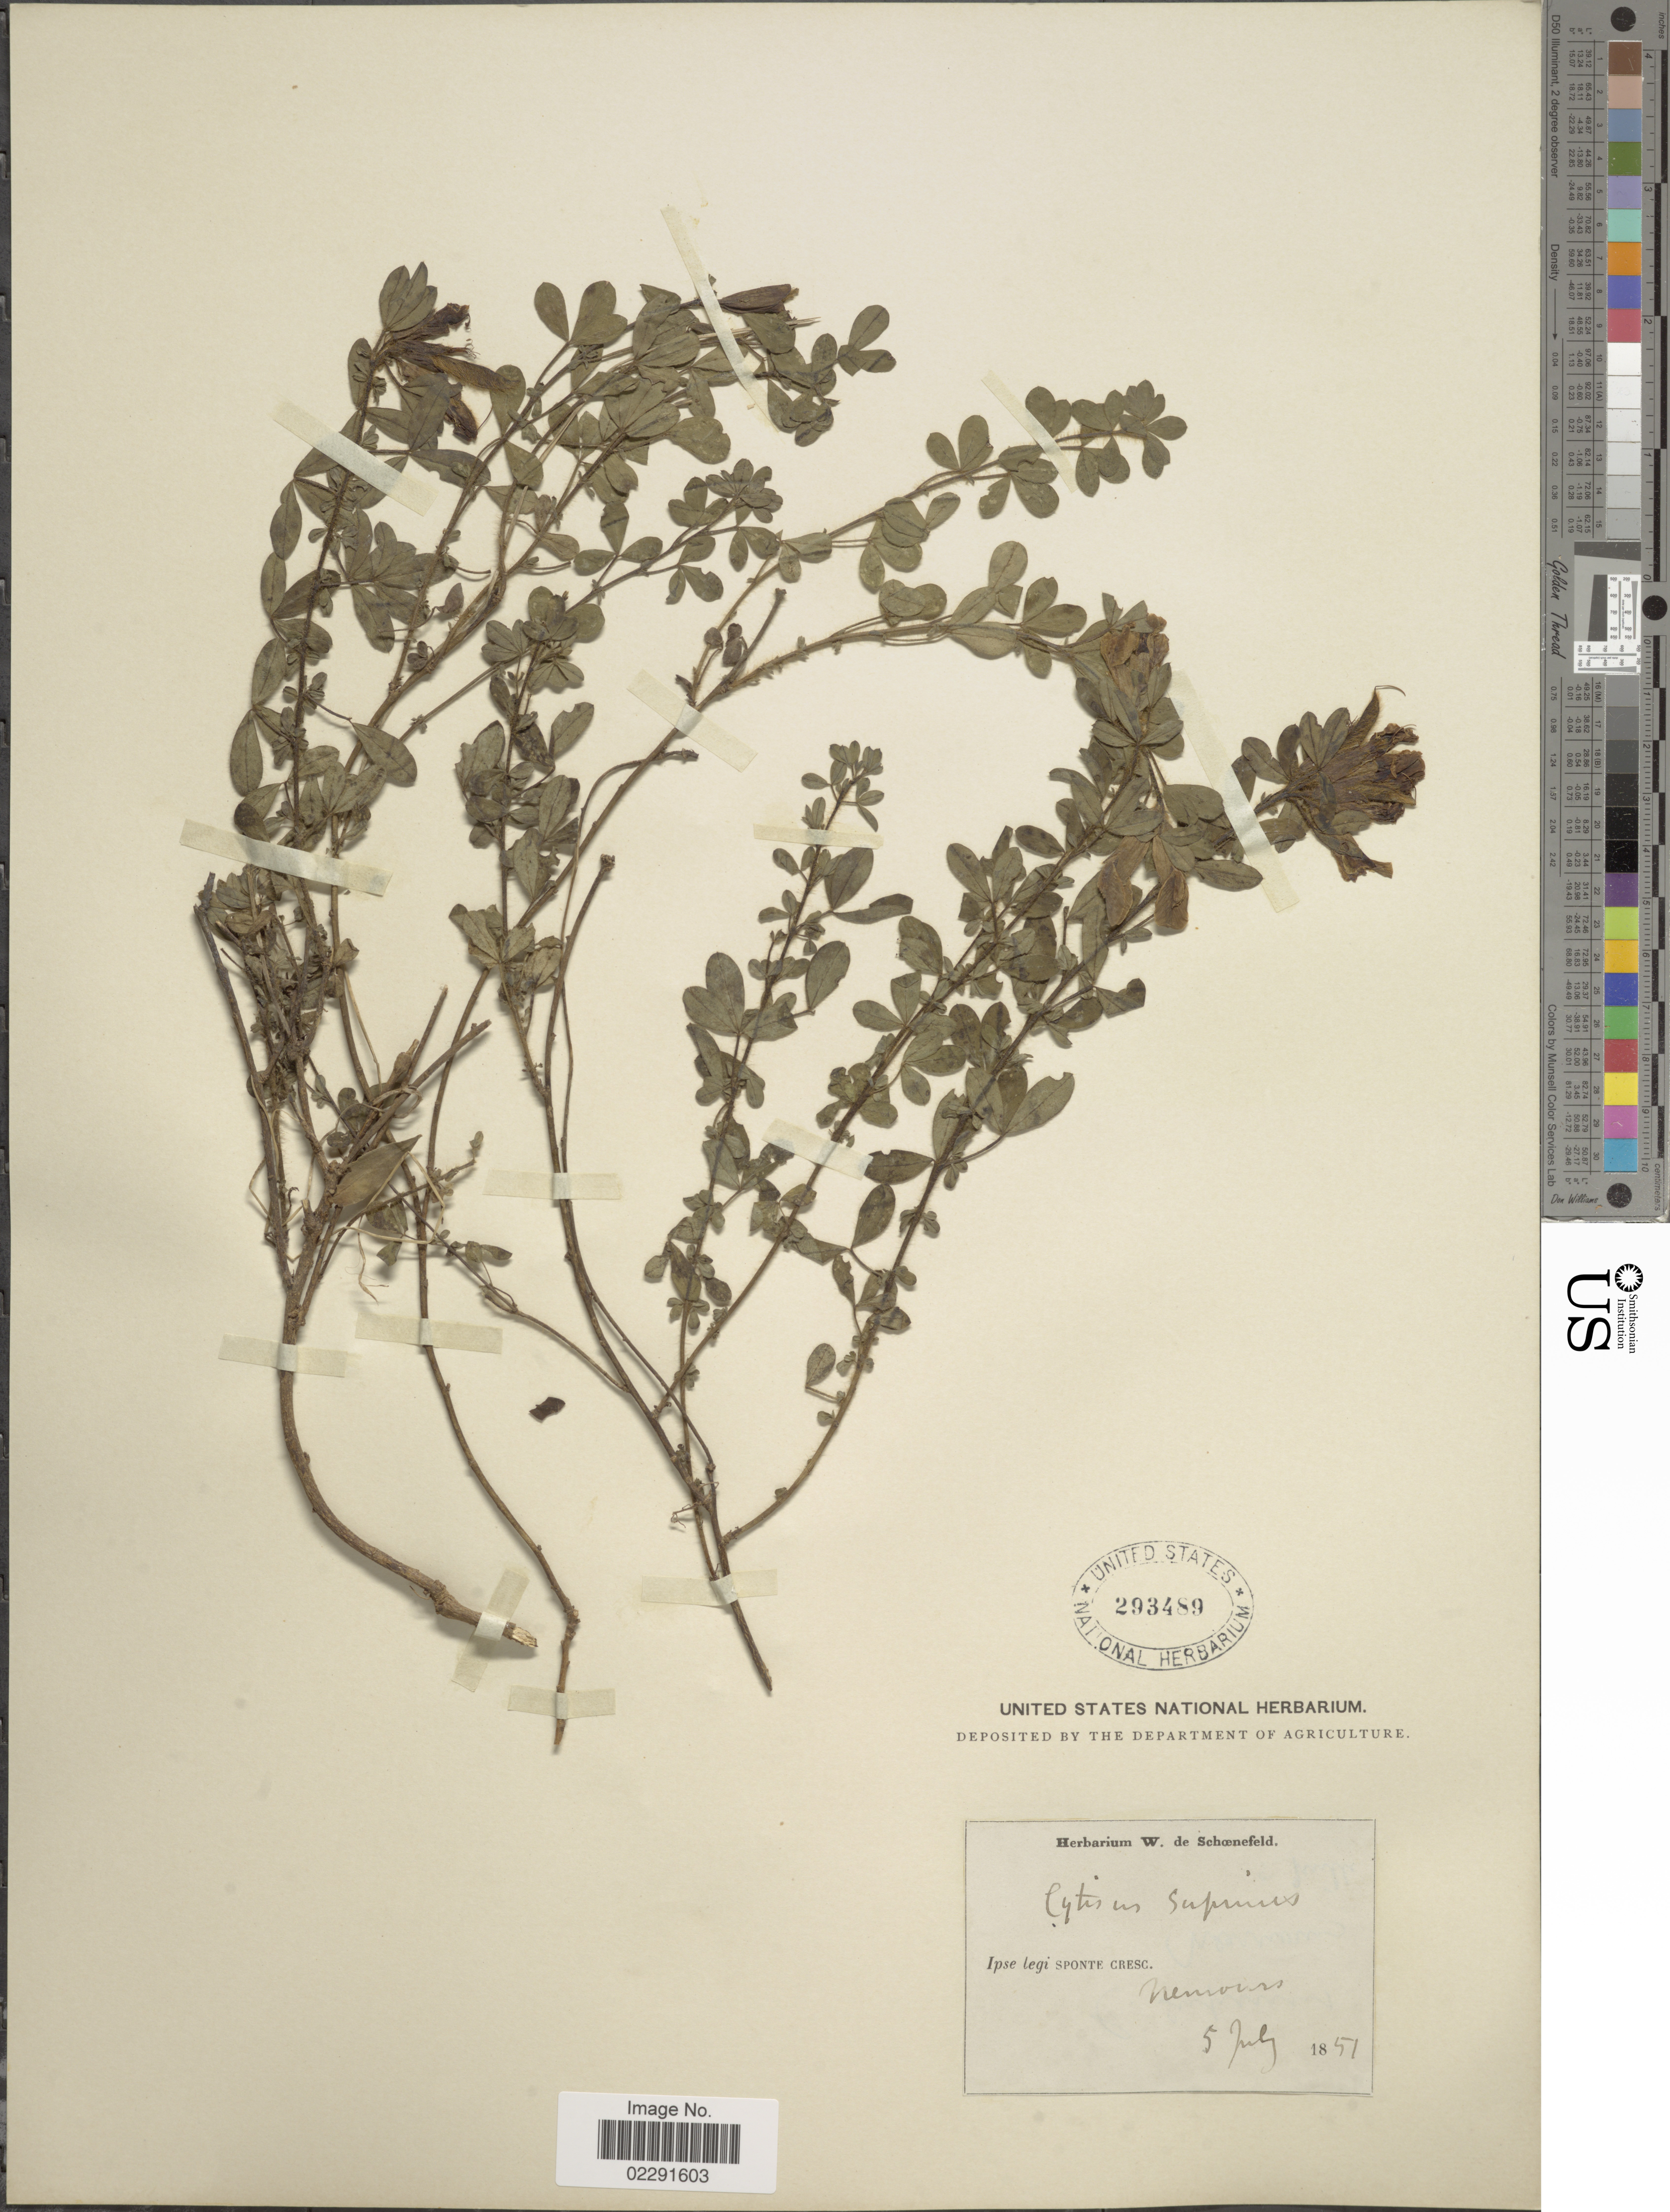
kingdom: Plantae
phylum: Tracheophyta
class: Magnoliopsida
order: Fabales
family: Fabaceae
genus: Cytisus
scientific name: Cytisus supinus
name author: L.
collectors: ex herb. W. de Schoenefeld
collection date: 1851-07-05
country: France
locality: Sponte Cresc. Nemours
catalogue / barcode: US 293489